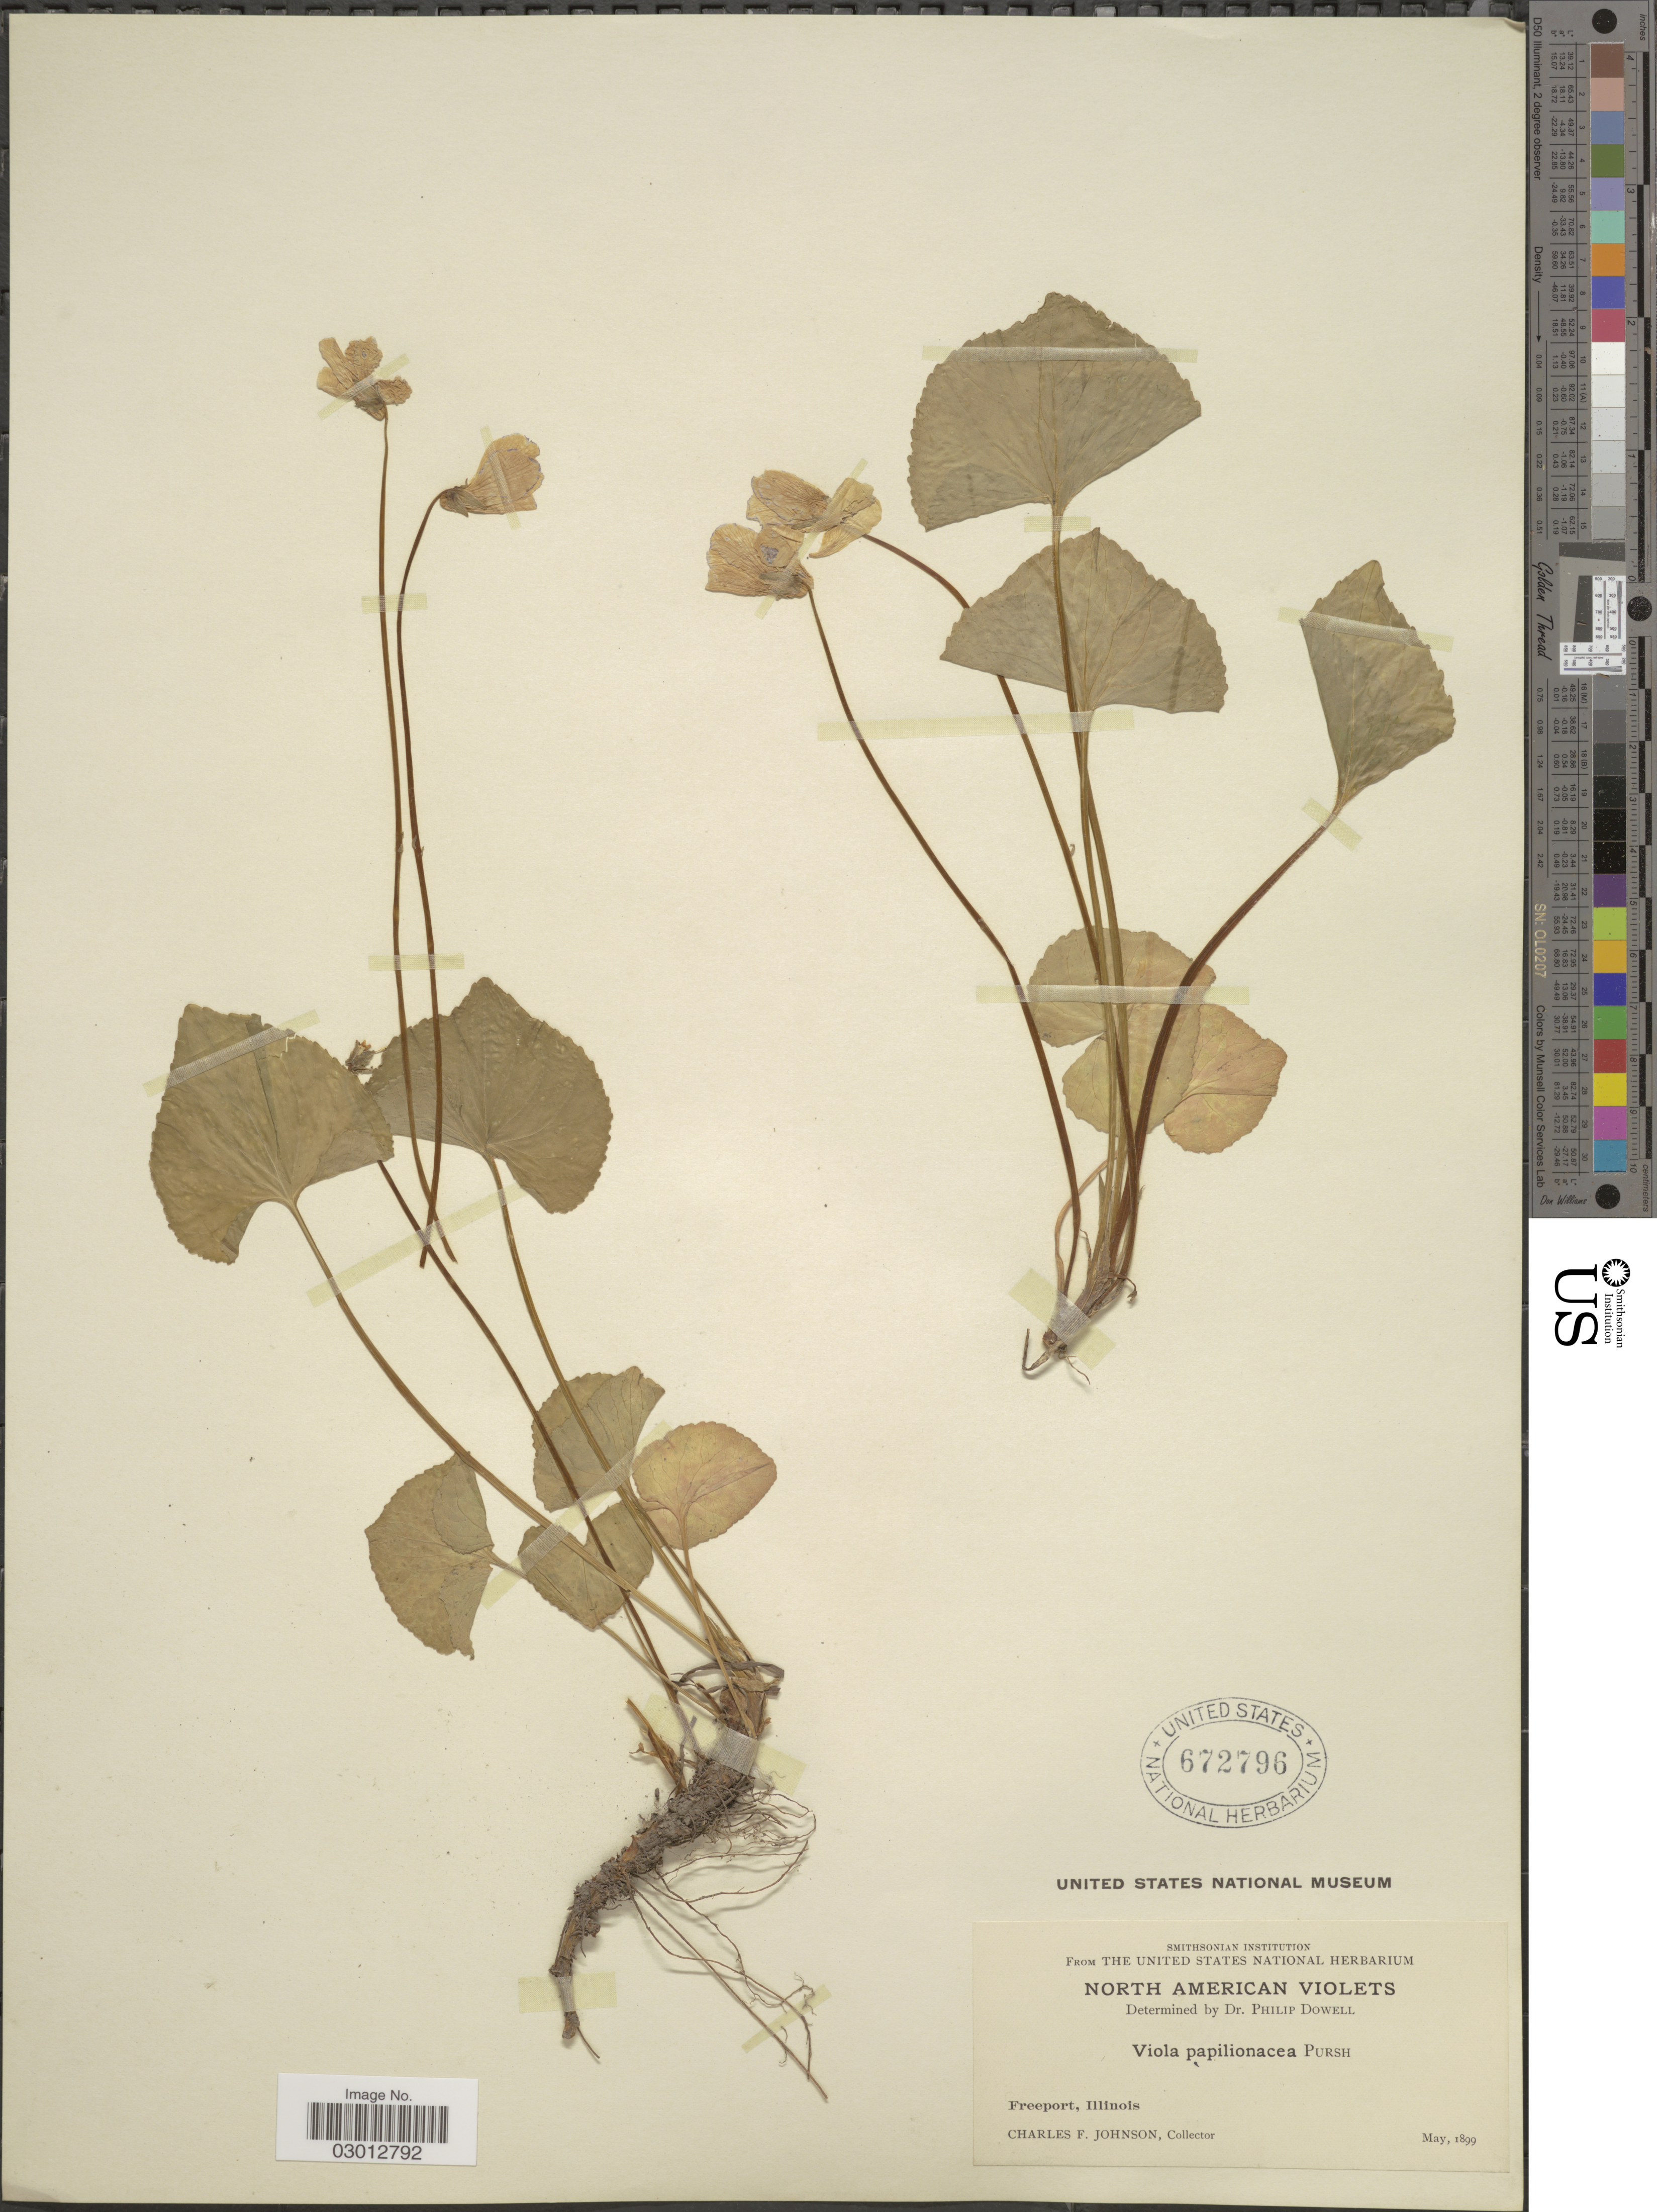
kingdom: Plantae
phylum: Tracheophyta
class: Magnoliopsida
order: Malpighiales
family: Violaceae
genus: Viola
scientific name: Viola papilionacea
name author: Pursh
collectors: C. F. Johnson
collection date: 1899-05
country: United States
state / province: Illinois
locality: Freeport.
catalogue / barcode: US 672796